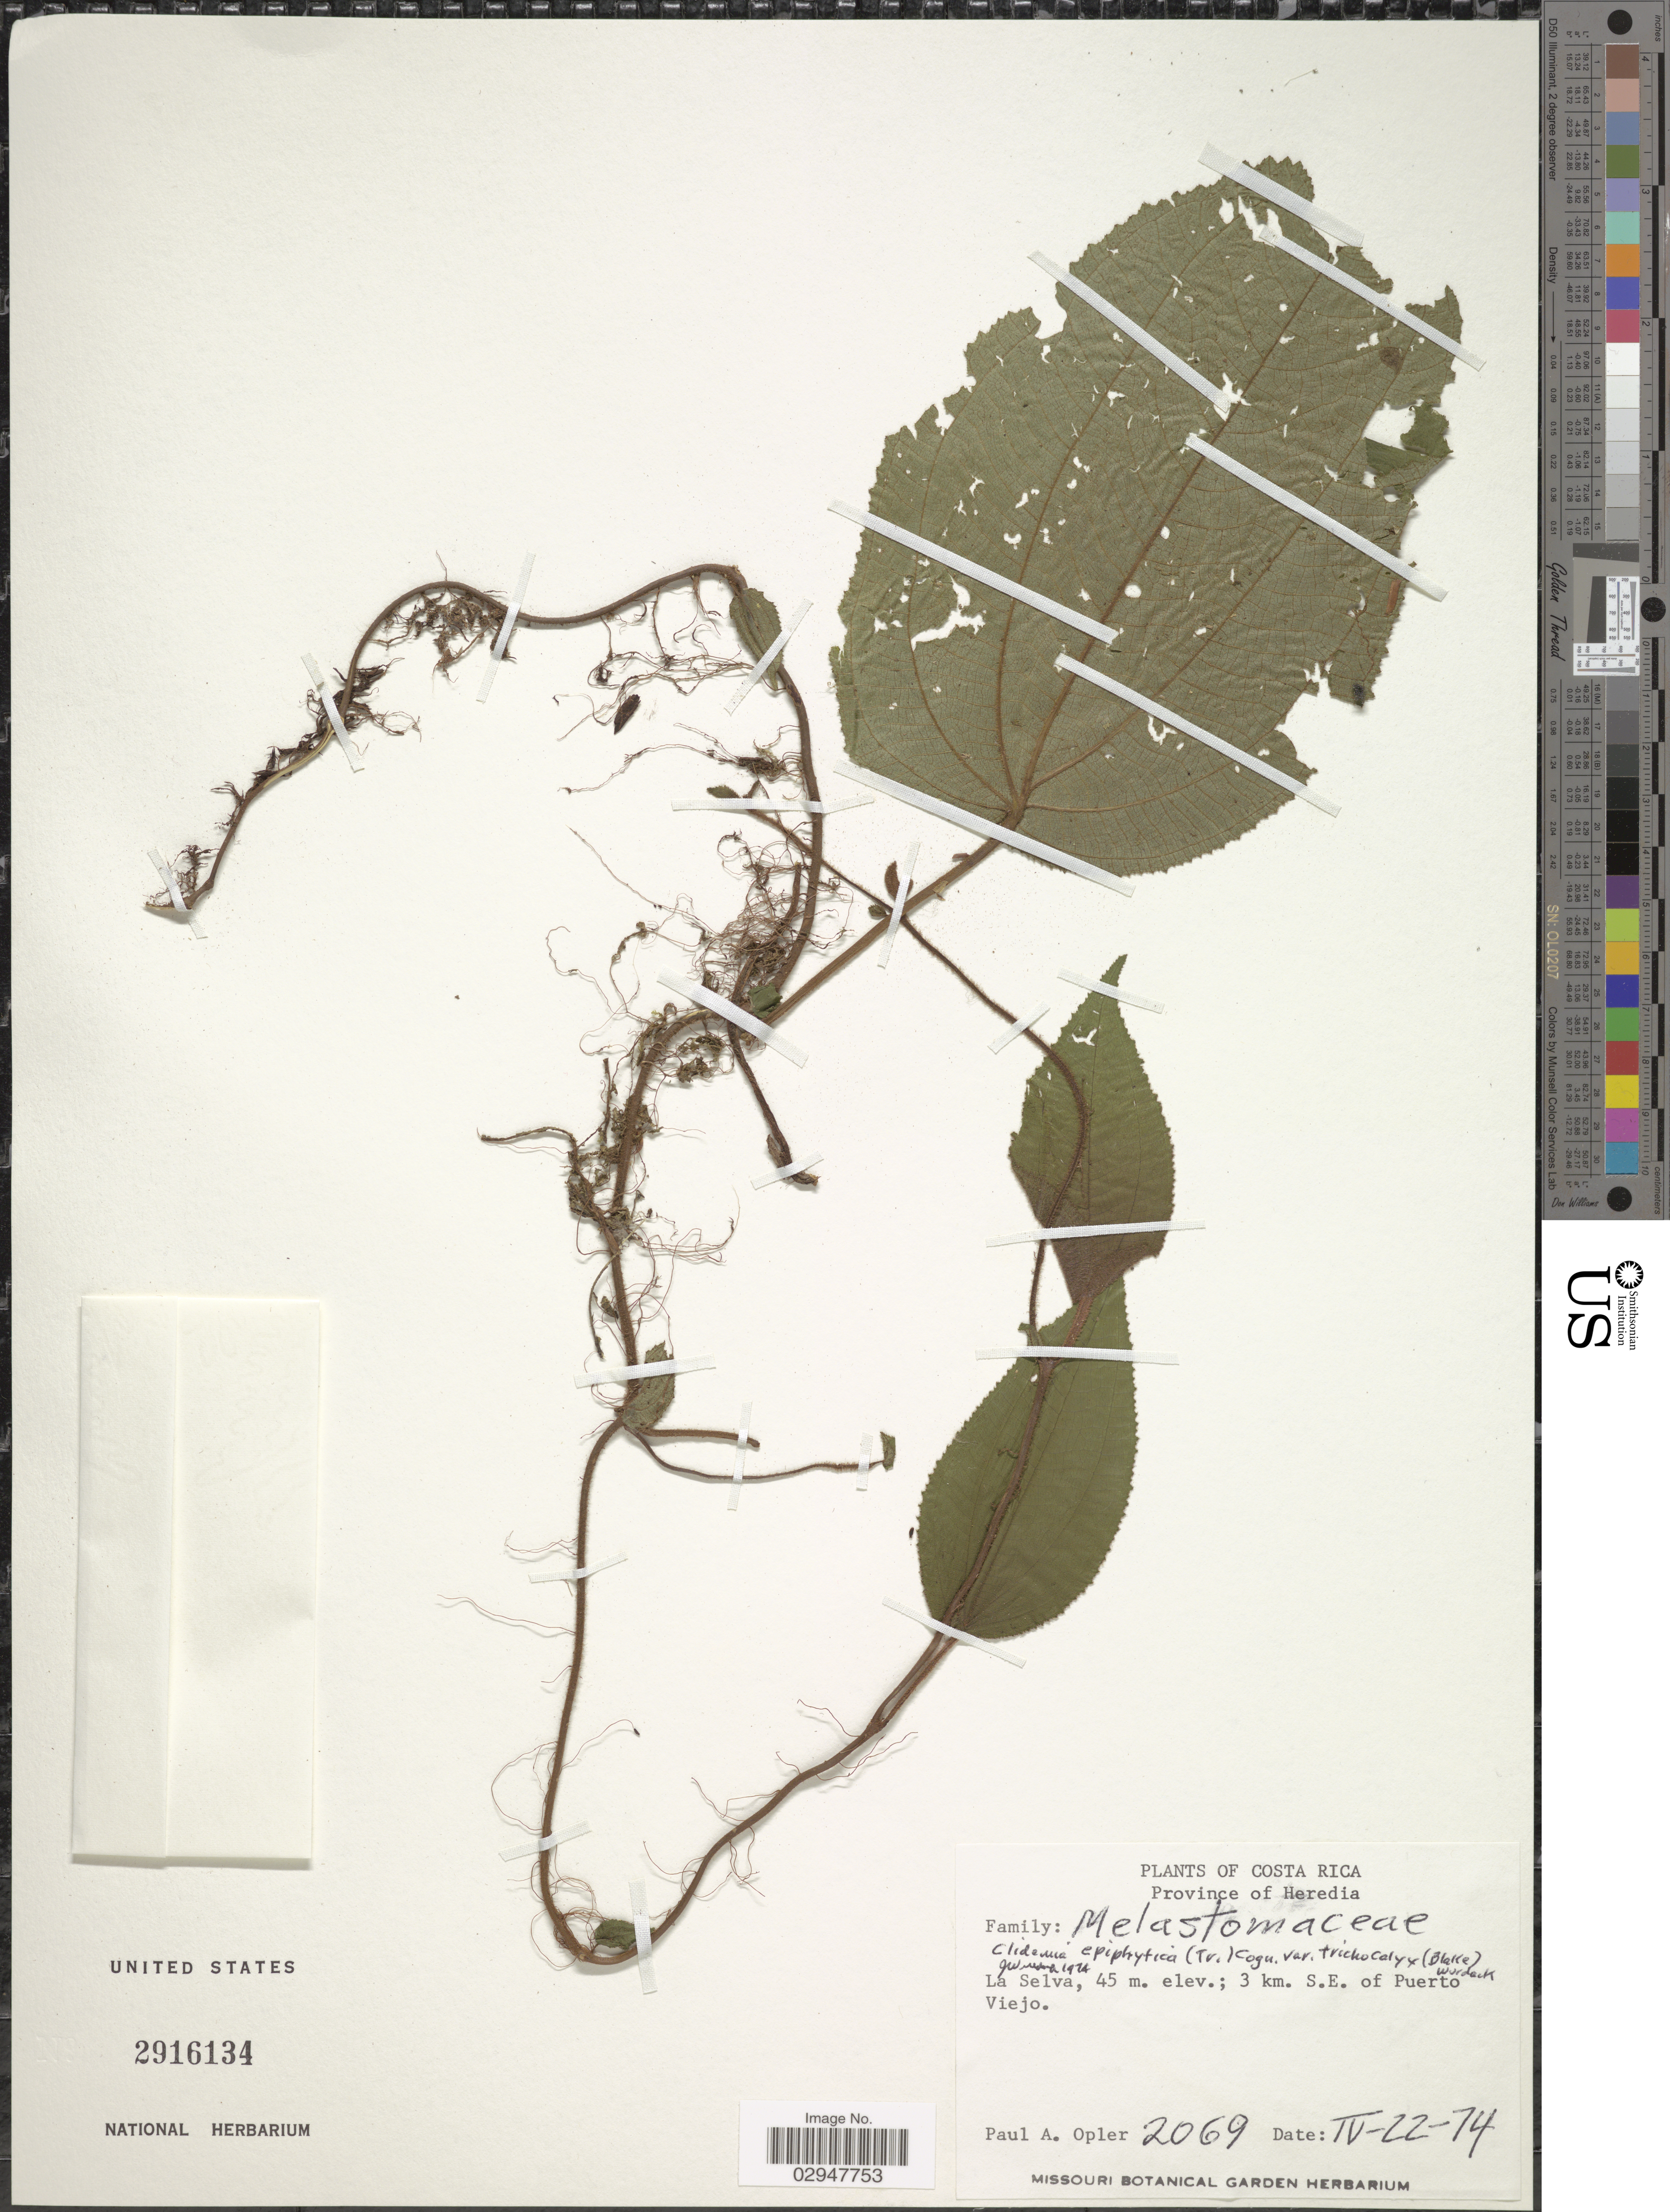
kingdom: Plantae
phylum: Tracheophyta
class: Magnoliopsida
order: Myrtales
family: Melastomataceae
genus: Clidemia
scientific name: Clidemia epiphytica var. trichocalyx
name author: (S.F. Blake) Wurdack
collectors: P. Opler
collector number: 2069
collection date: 1974-04-22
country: Costa Rica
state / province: Heredia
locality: La Selva, 3 km. S.E. of Puerto Viejo.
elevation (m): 45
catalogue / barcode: US 2916134